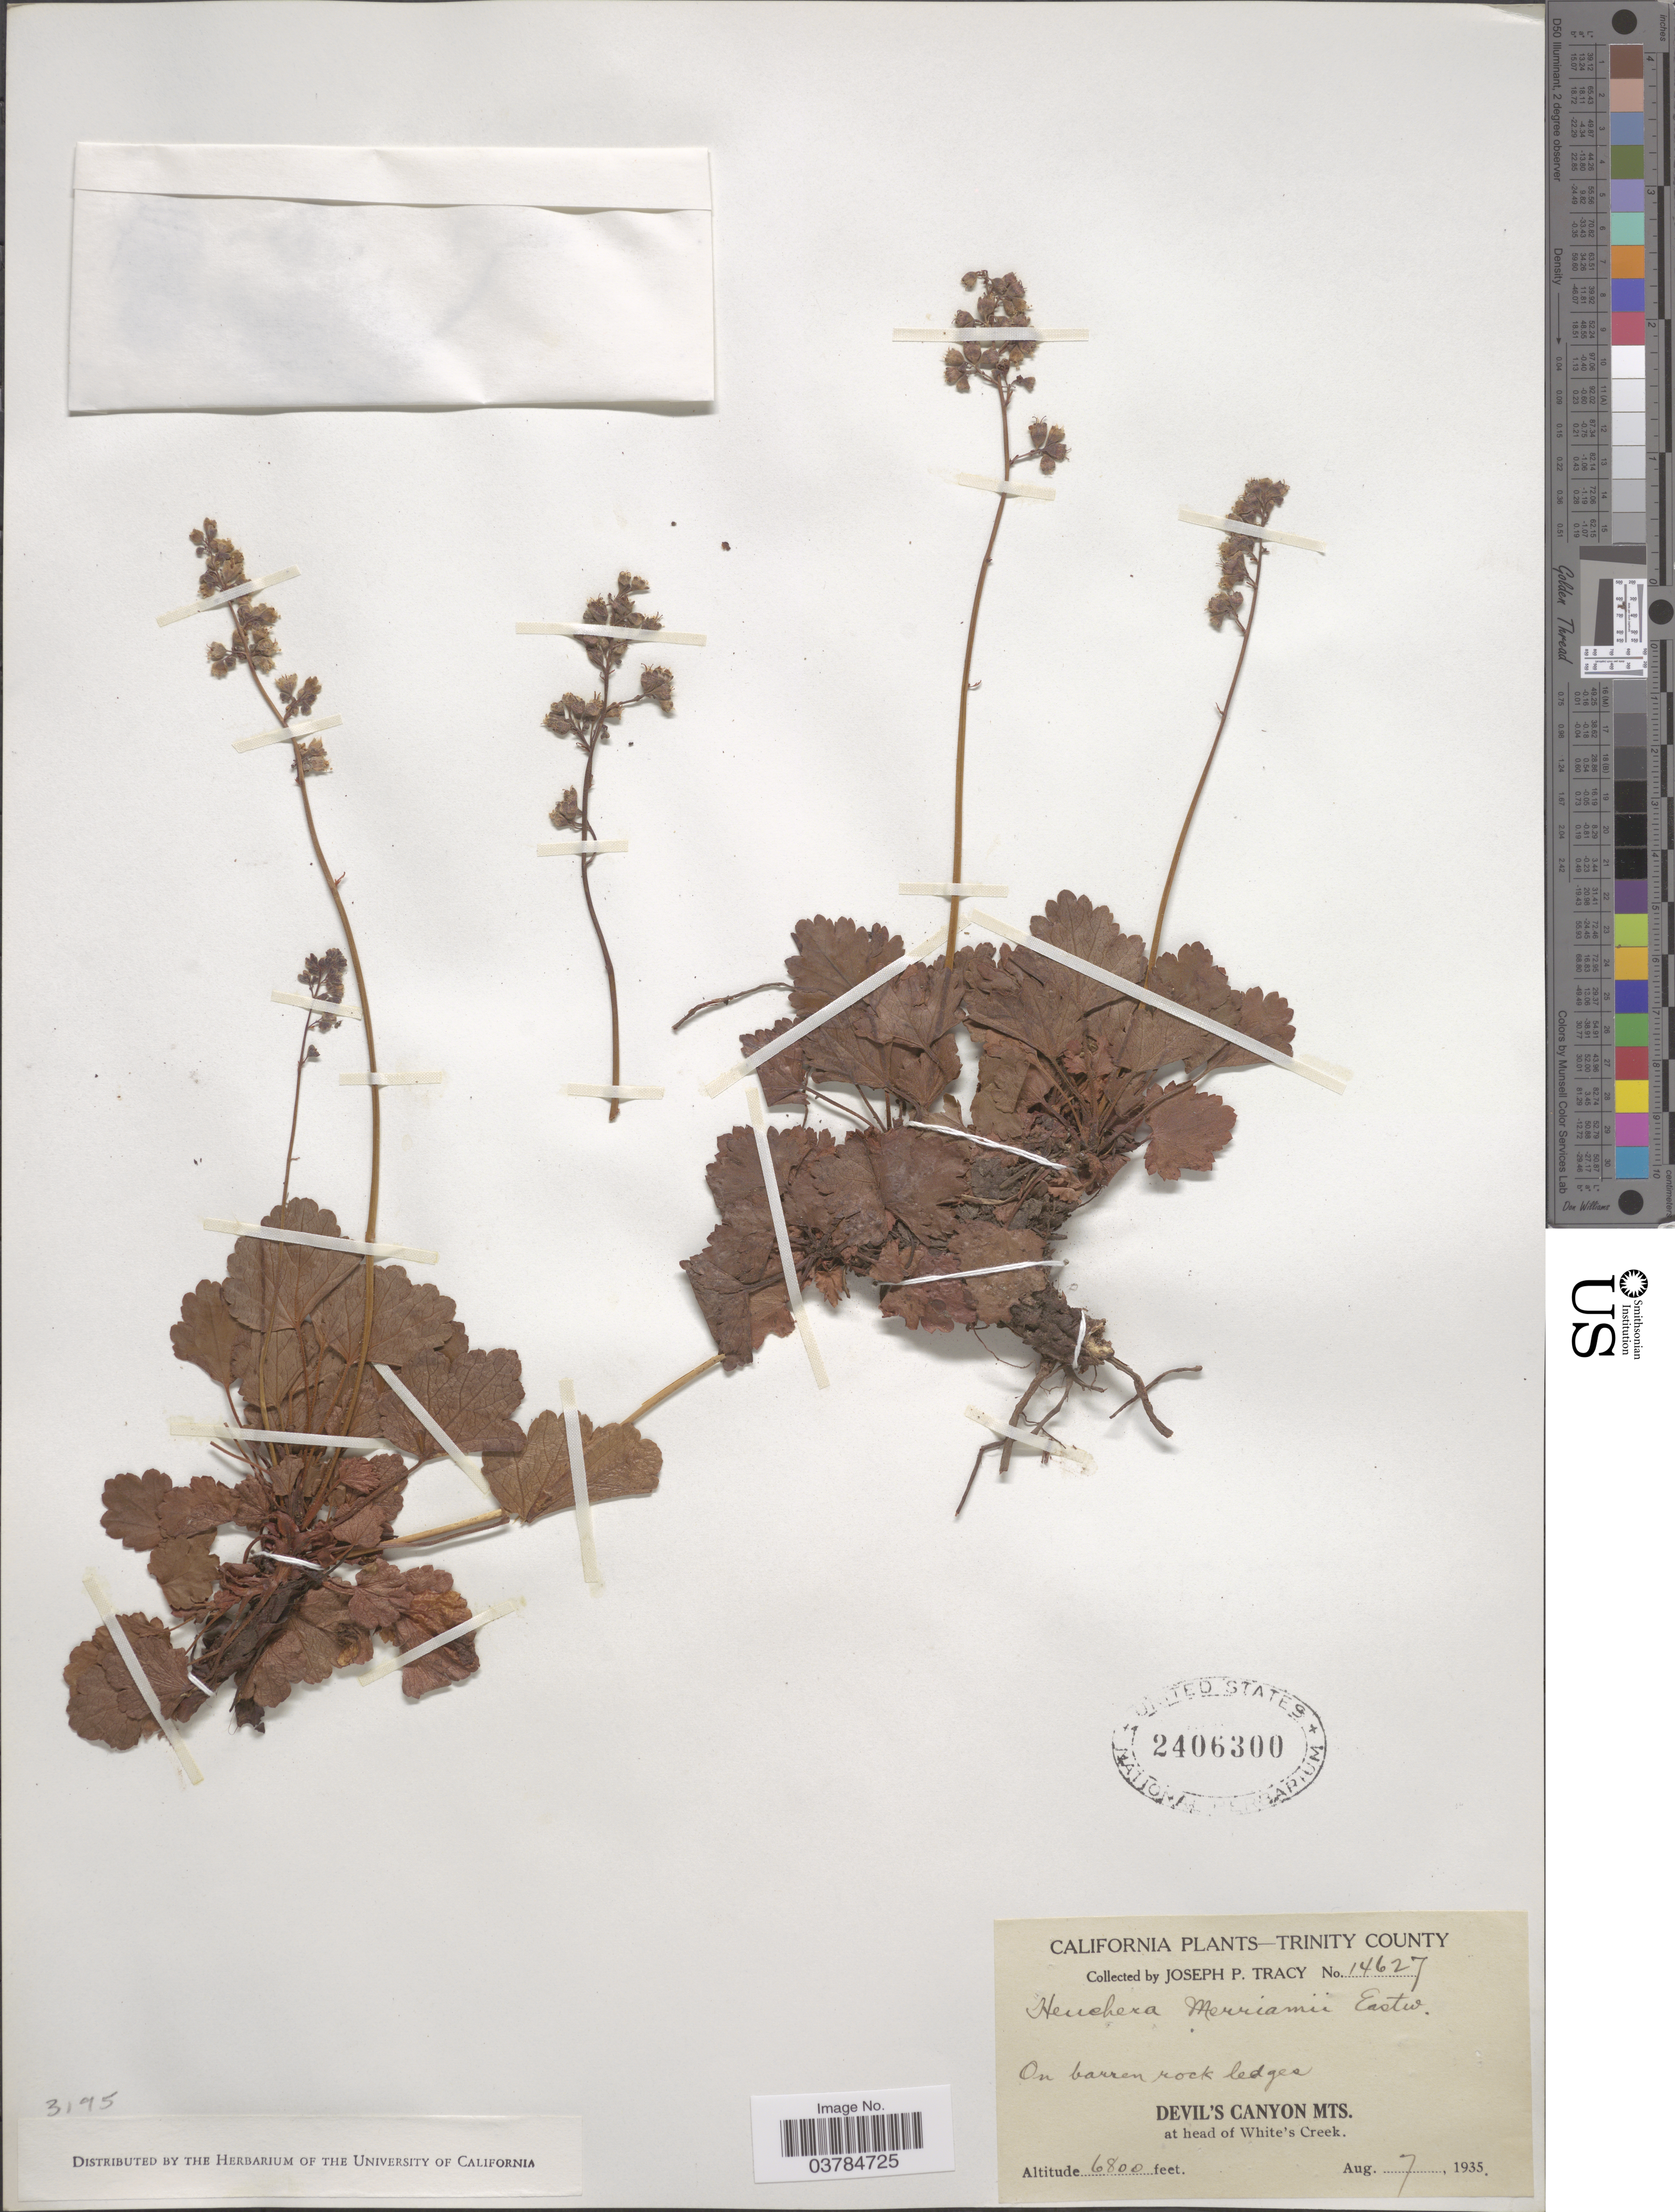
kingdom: Plantae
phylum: Tracheophyta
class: Magnoliopsida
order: Saxifragales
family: Saxifragaceae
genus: Heuchera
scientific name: Heuchera merriamii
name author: Eastw.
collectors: J. Tracy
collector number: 14627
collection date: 1935-08-07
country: United States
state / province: California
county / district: Trinity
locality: Trinity County. On barren rock ledges. Devil's Canyon Mts. at head of White's Creek.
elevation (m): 2073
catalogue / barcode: US 2406300